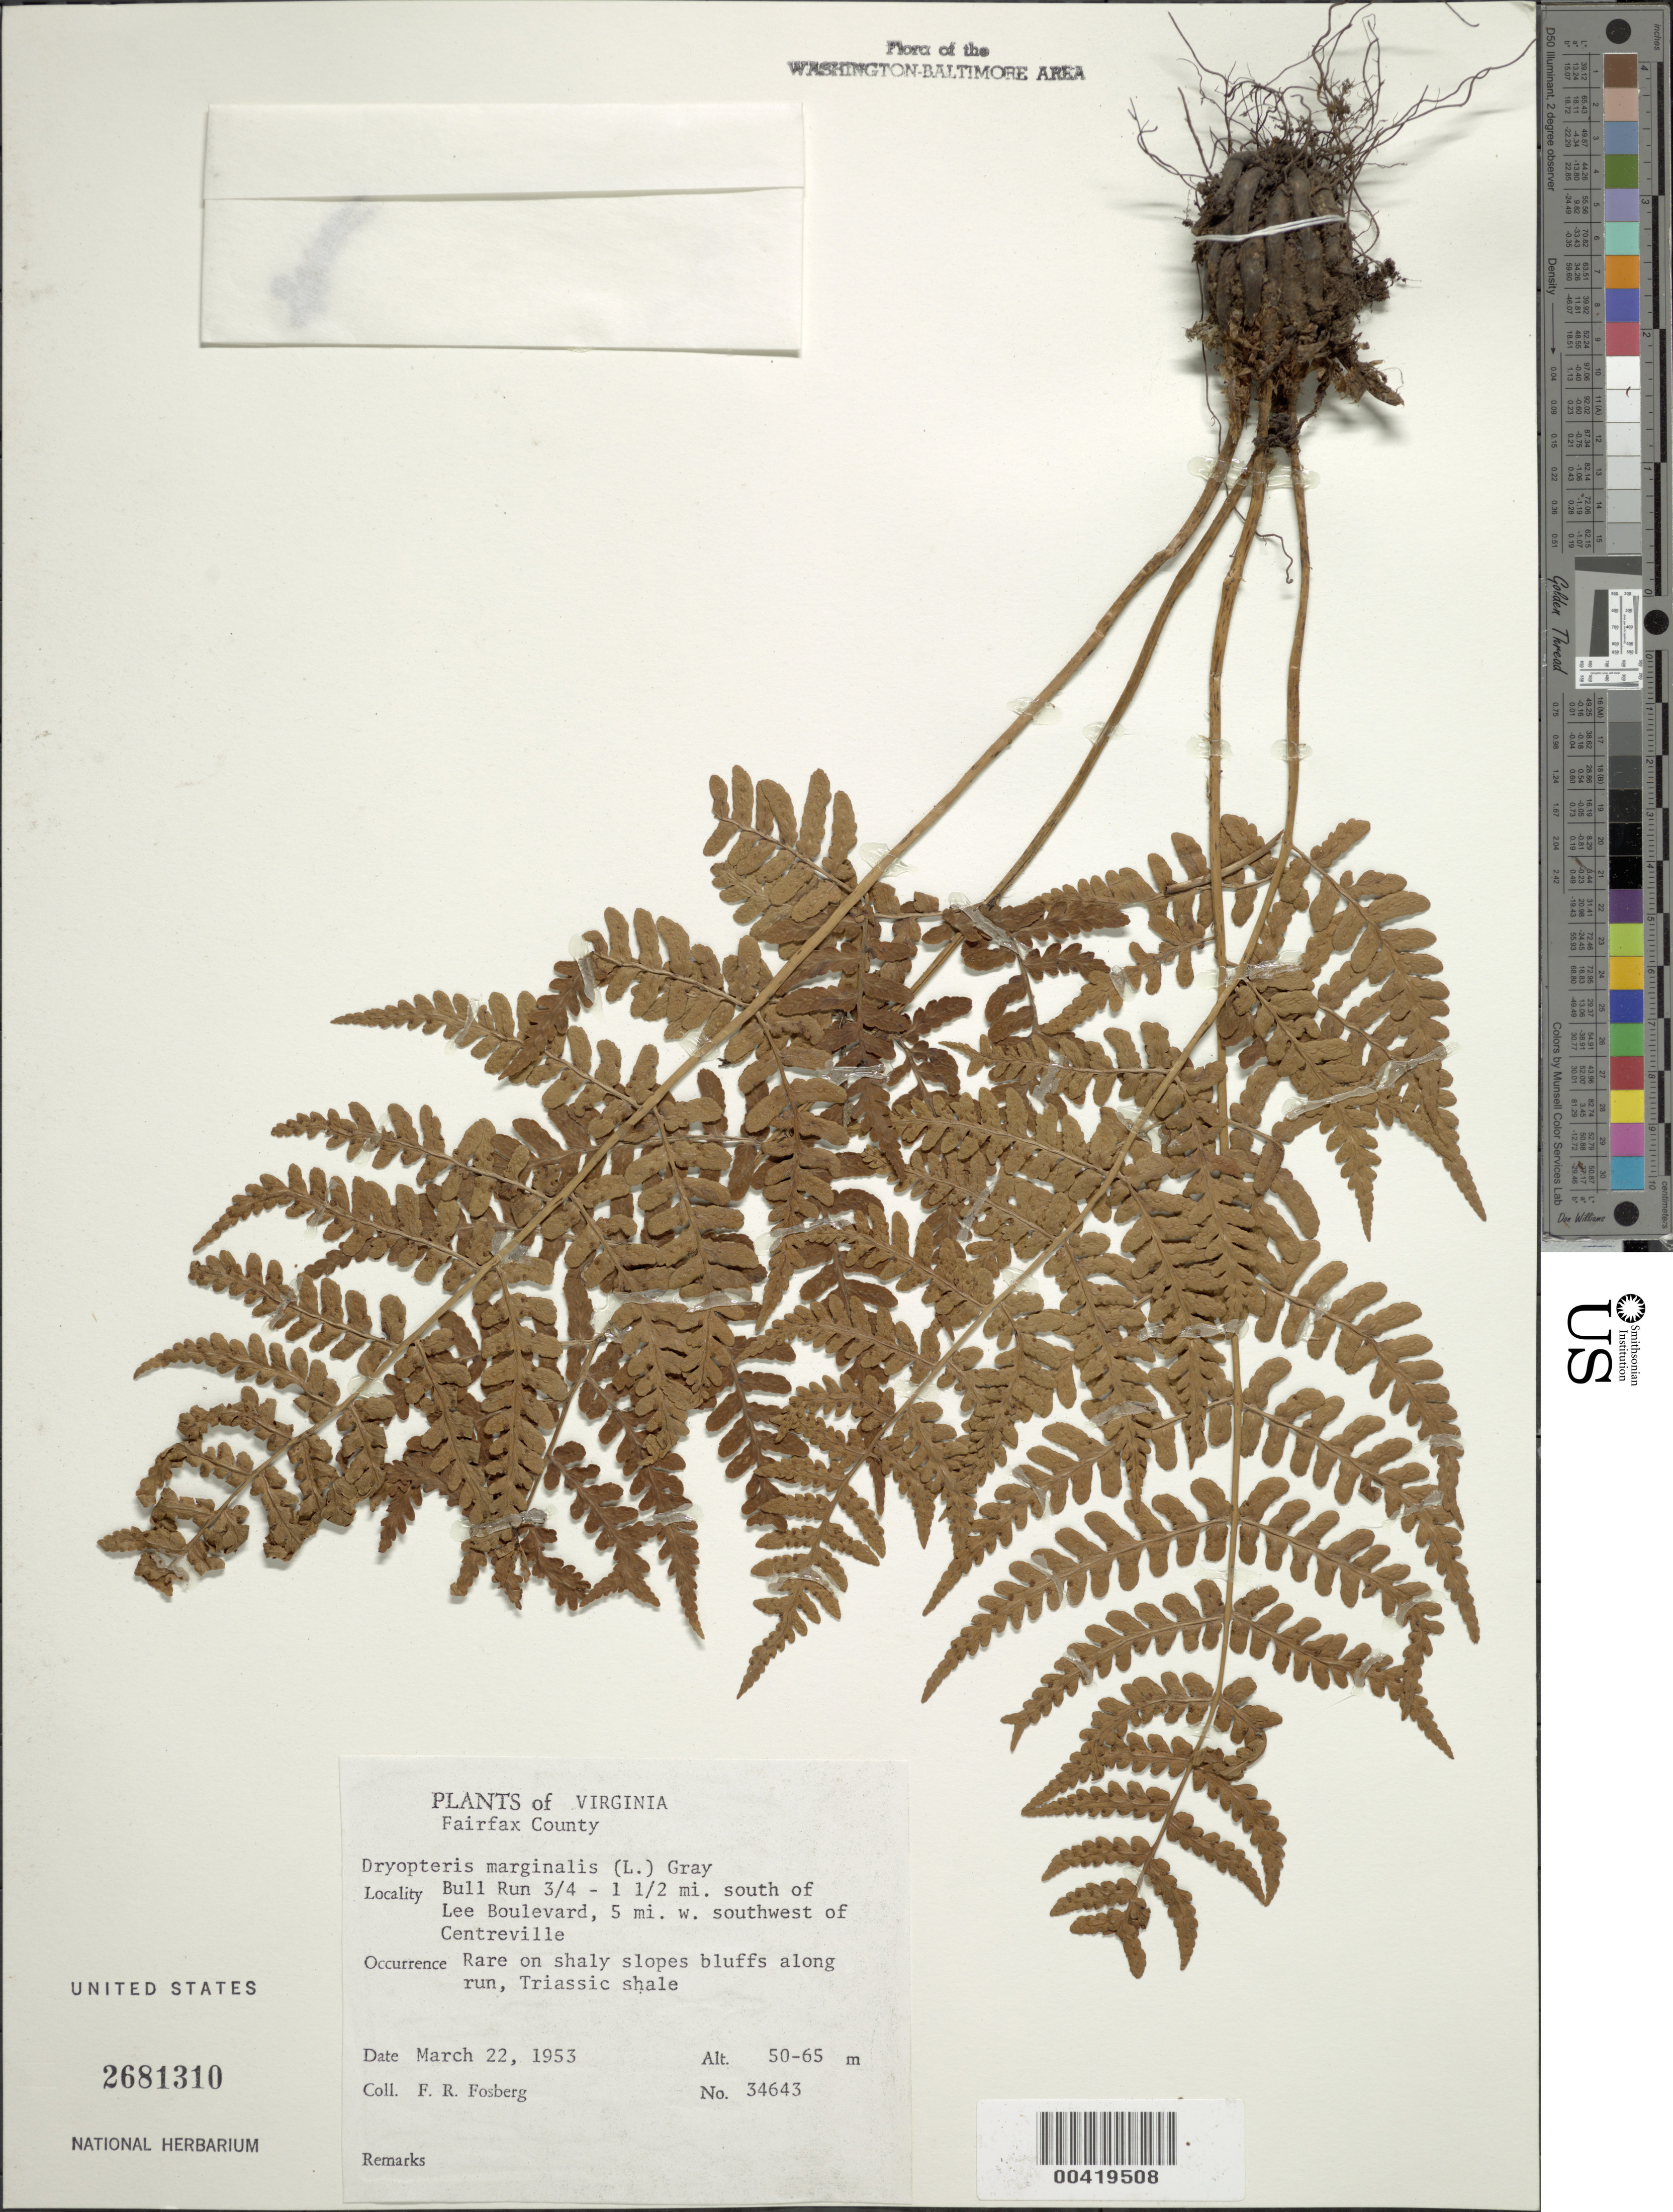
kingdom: Plantae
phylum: Tracheophyta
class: Polypodiopsida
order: Polypodiales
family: Dryopteridaceae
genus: Dryopteris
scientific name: Dryopteris marginalis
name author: (L.) A. Gray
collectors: F. R. Fosberg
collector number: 34643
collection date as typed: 22 Mar 1953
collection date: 1953-03-22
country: United States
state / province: Virginia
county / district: Fairfax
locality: Bull Run, south of Lee Blvd. and southwest of Centreville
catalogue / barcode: US 2681310